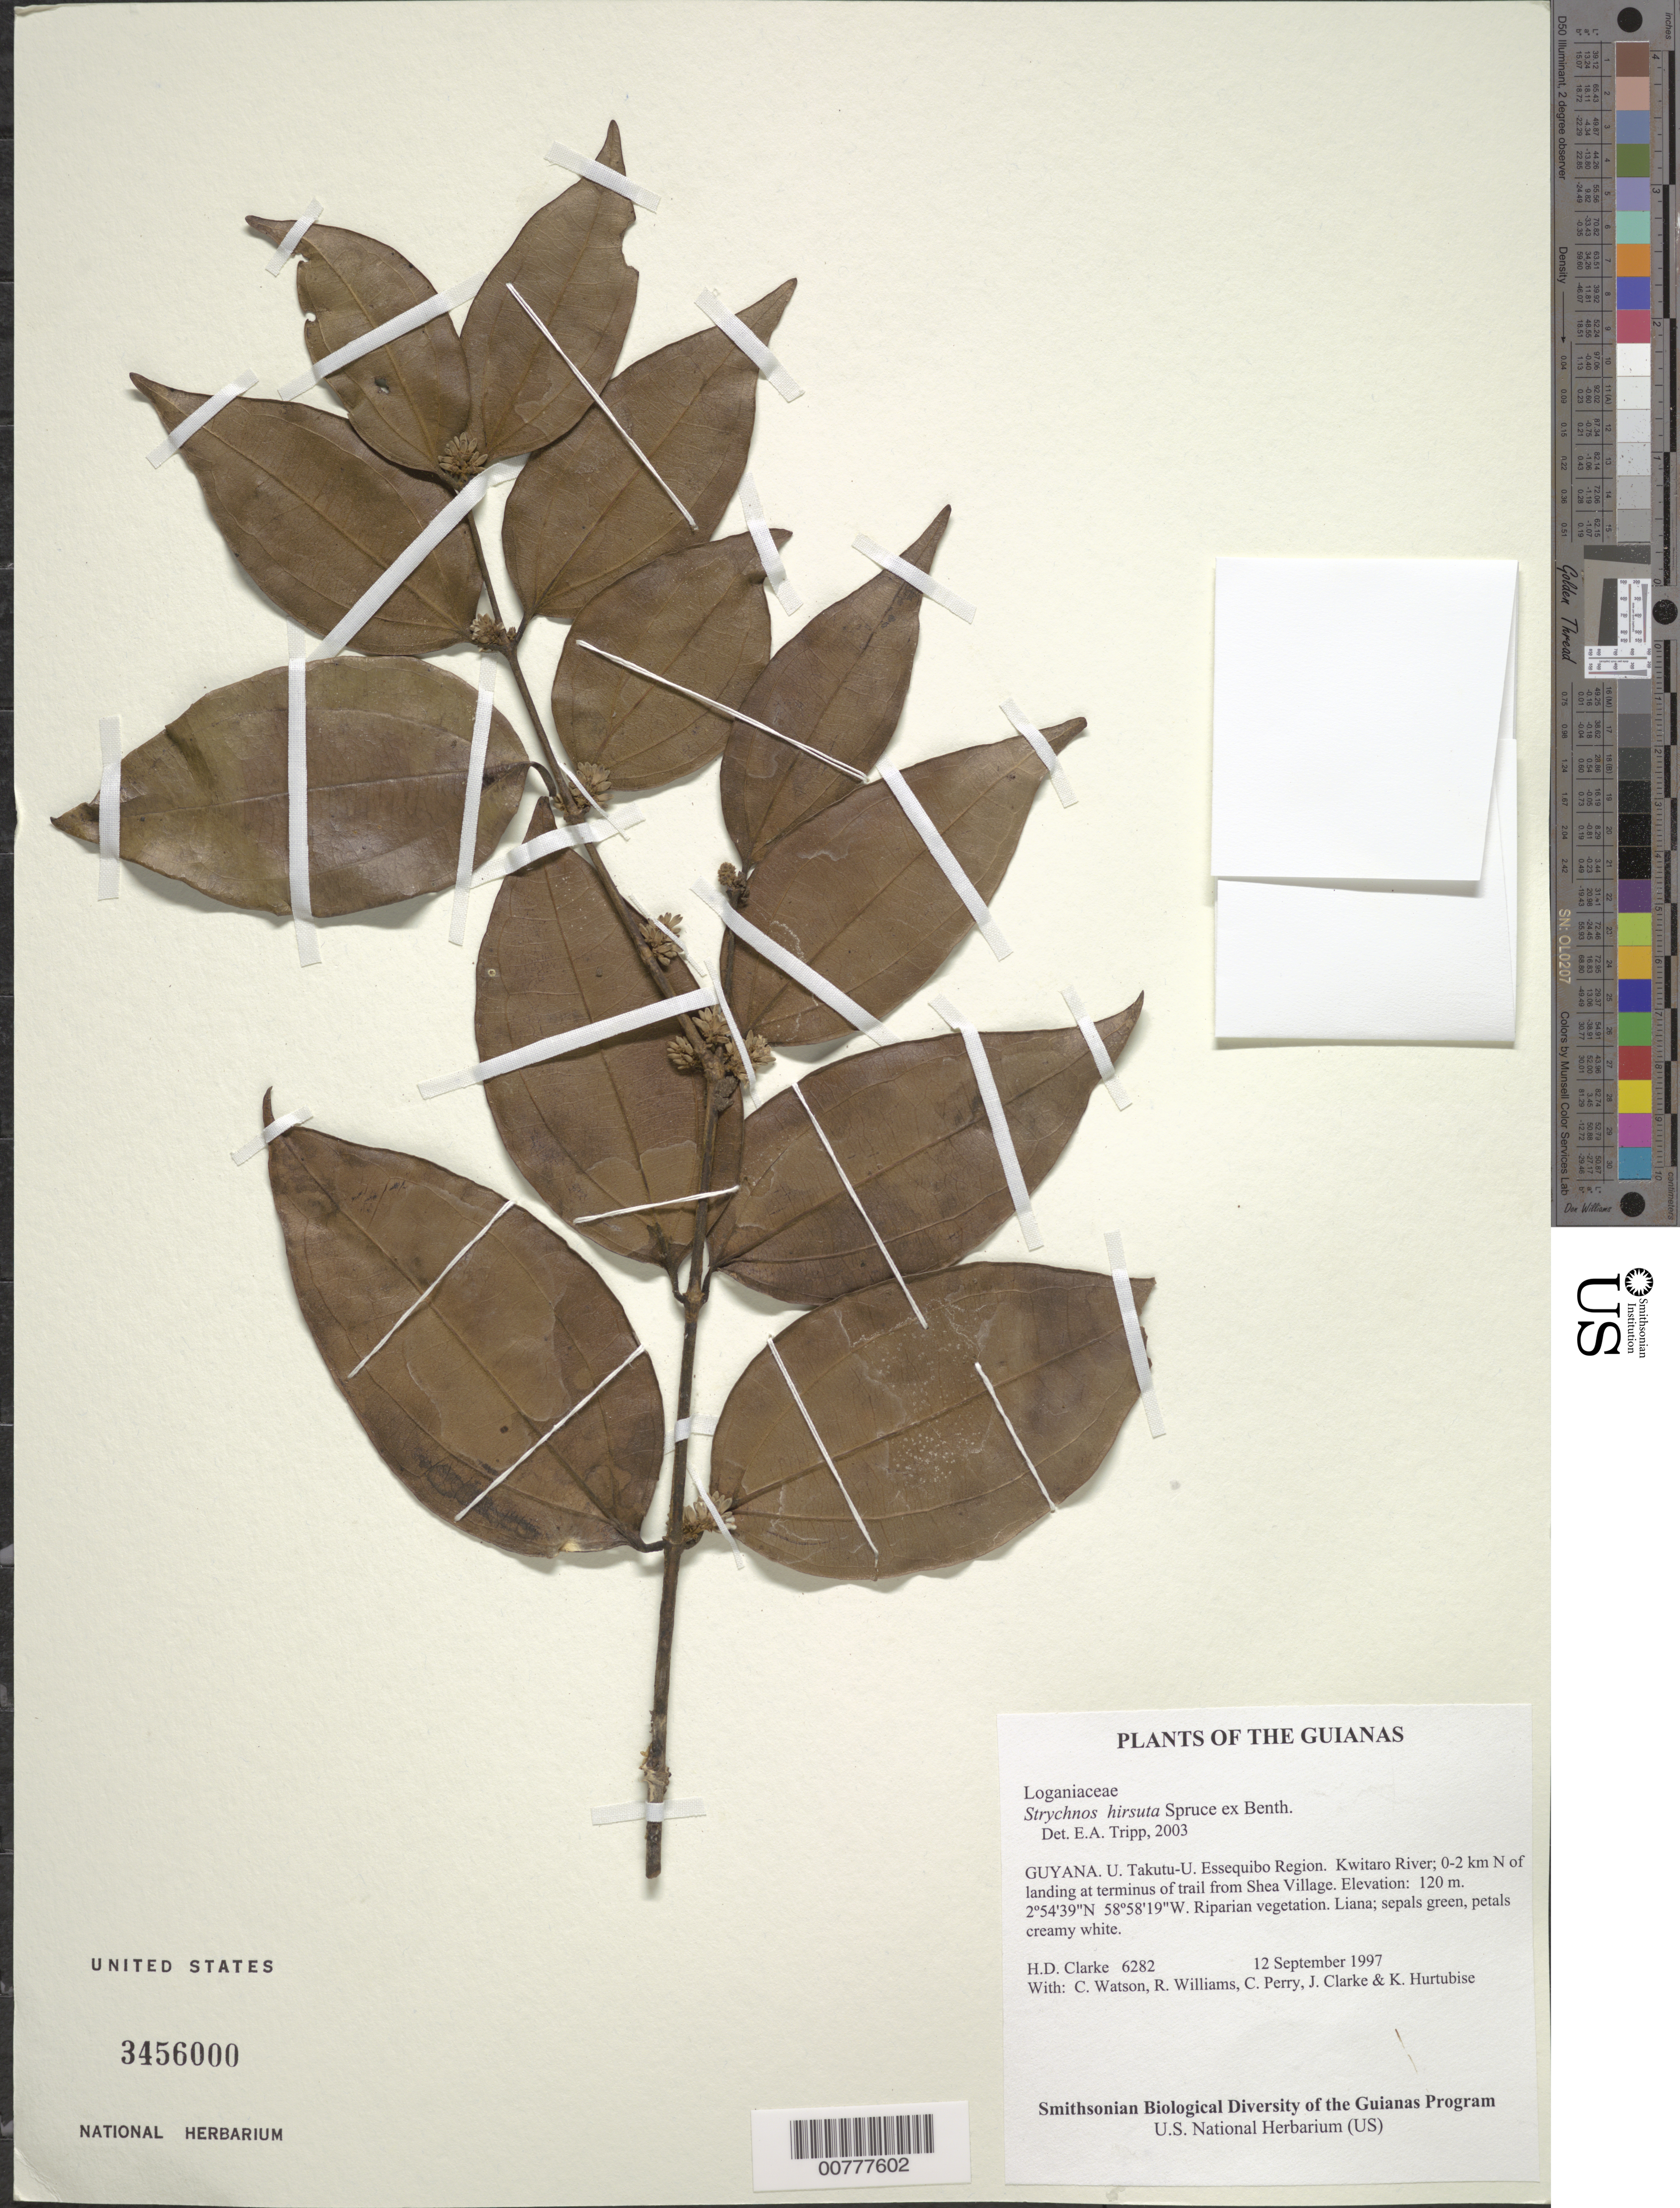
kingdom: Plantae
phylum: Tracheophyta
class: Magnoliopsida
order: Gentianales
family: Loganiaceae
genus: Strychnos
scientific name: Strychnos hirsuta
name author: Spruce ex Benth.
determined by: Tripp, Erin A.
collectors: H. D. Clarke, C. Watson, R. Williams, C. Perry, J. Clarke & K. Hurtubise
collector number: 6282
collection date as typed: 12 September 1997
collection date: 1997-09-12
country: Guyana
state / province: U. Takutu-U. Essequibo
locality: Kwitaro River; 0-2 km N of landing at terminus of trail from Shea Village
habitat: Riparian vegetation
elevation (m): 120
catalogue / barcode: US 3456000